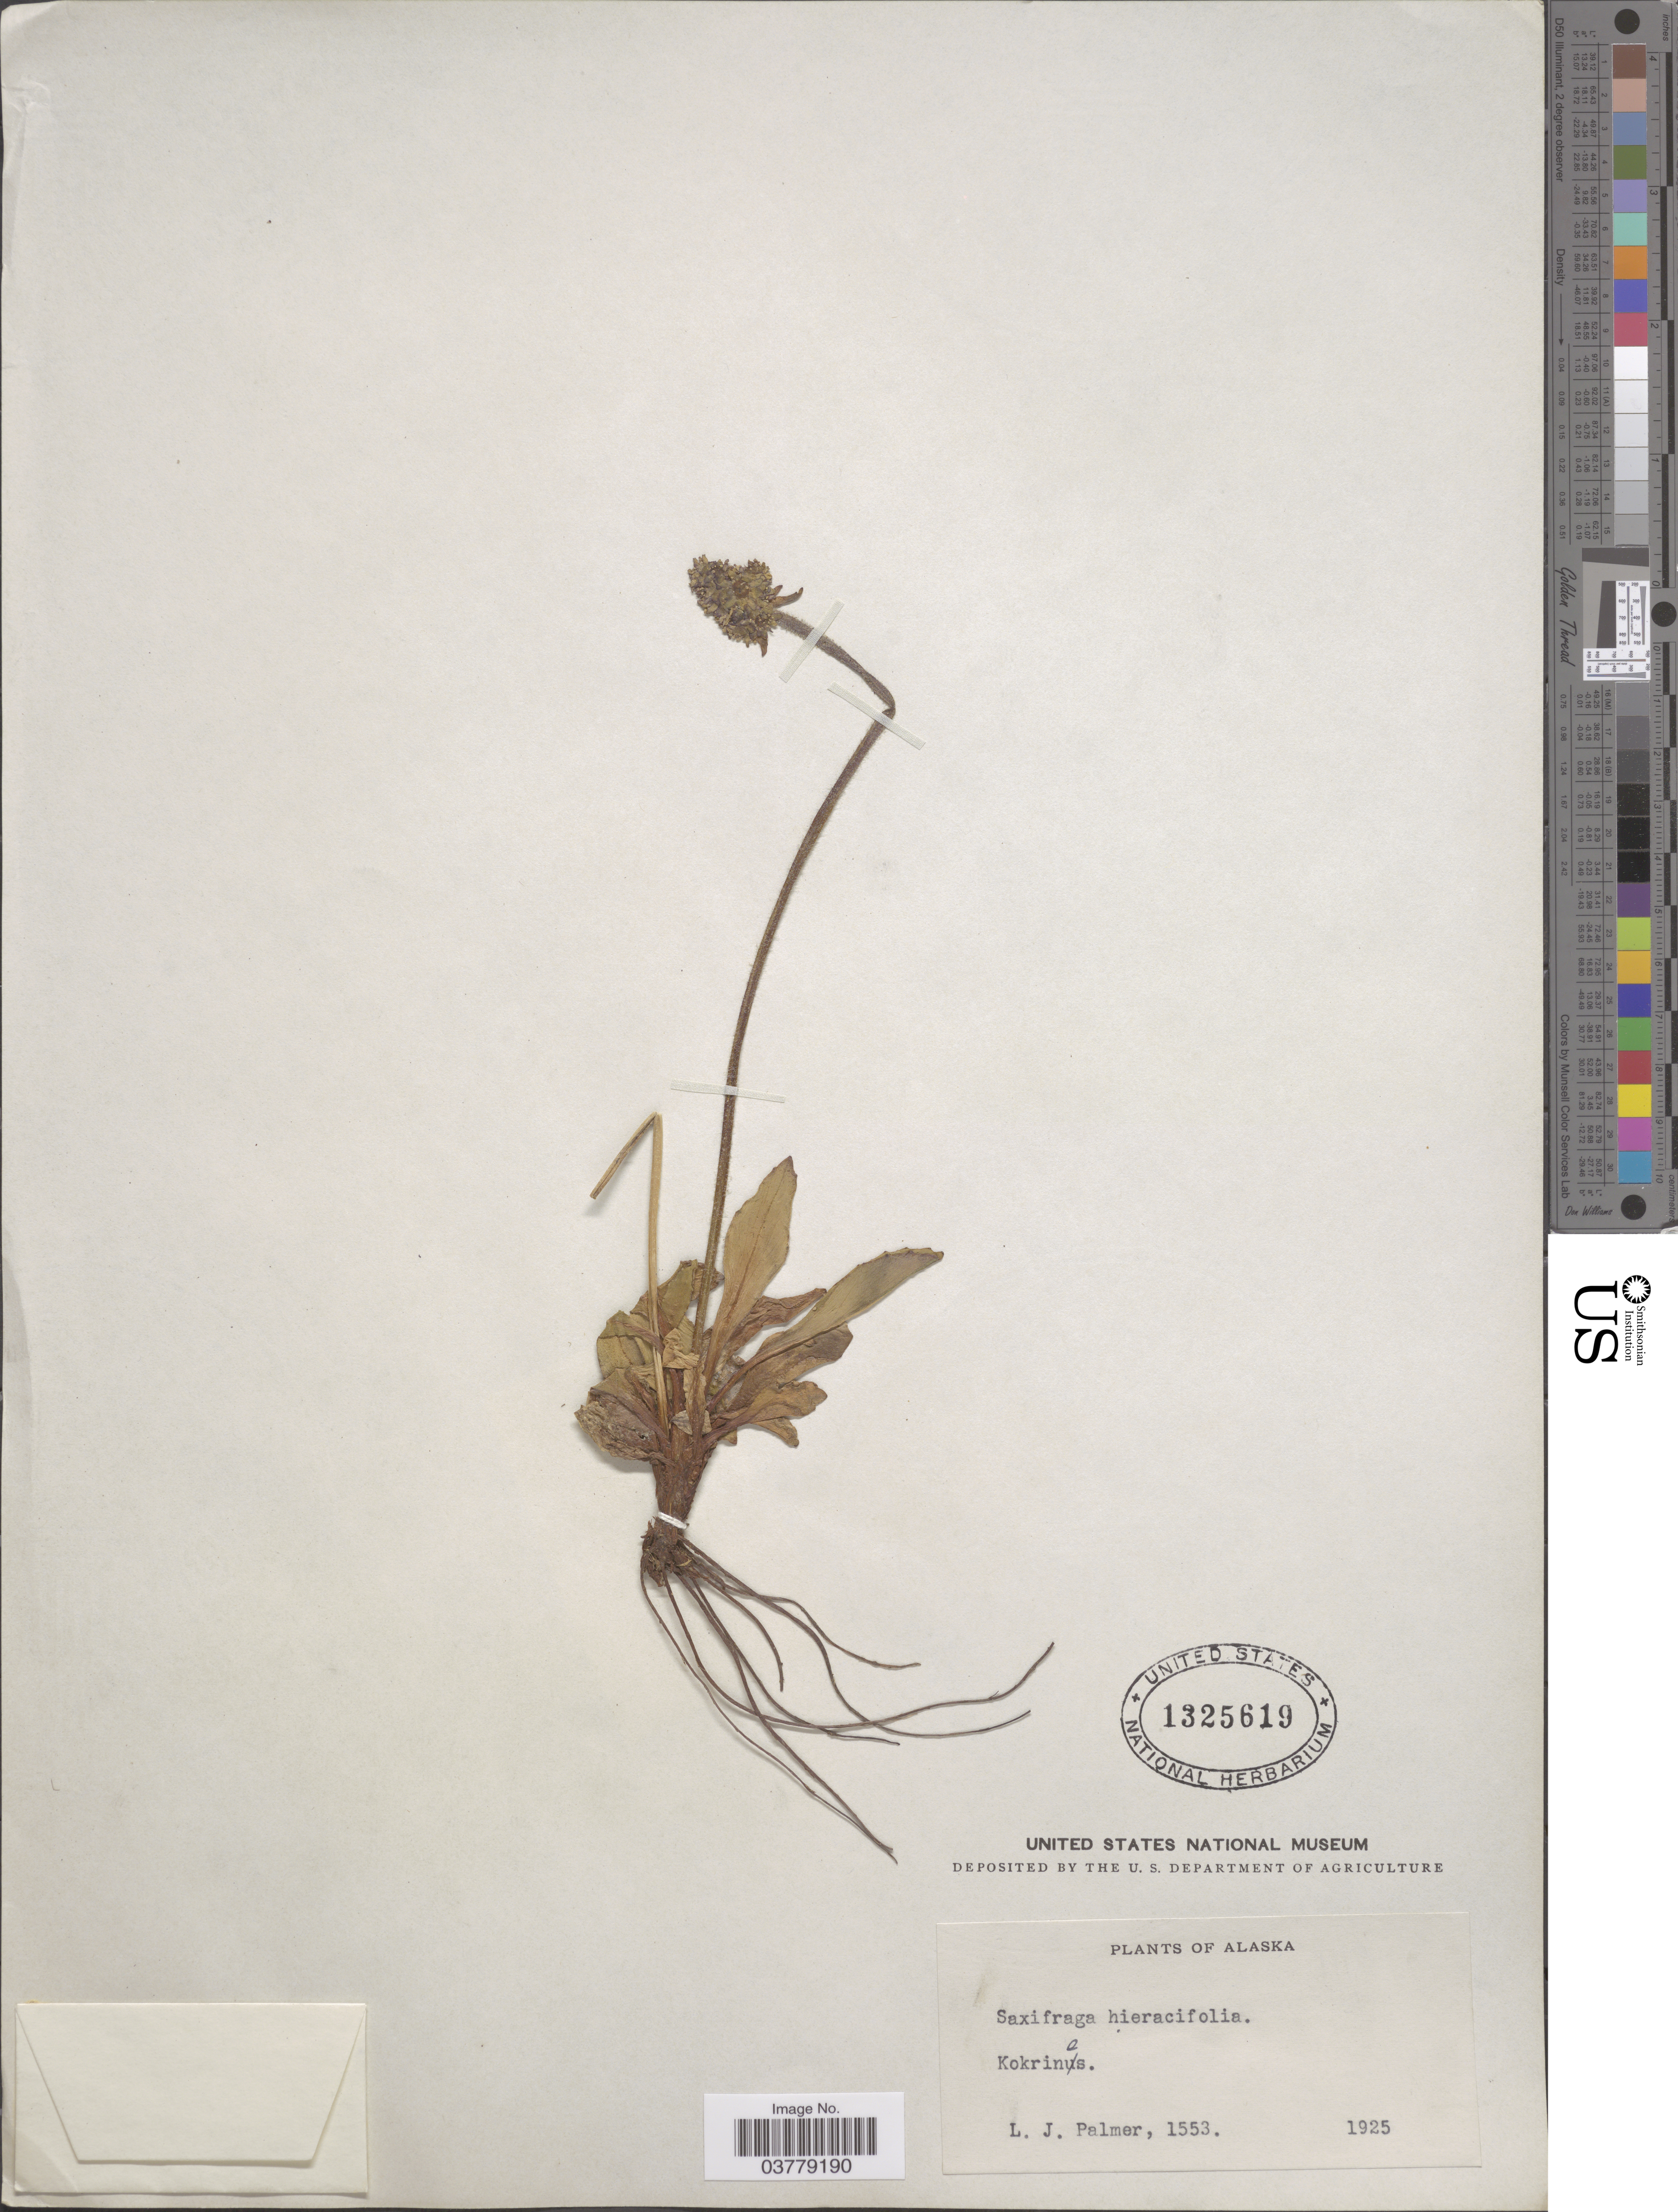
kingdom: Plantae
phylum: Tracheophyta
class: Magnoliopsida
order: Saxifragales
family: Saxifragaceae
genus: Micranthes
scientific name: Micranthes hieraciifolia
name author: (Waldst. & Kit. ex Willd.) Haw.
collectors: L. J. Palmer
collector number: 1553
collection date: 1925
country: United States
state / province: Alaska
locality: Kokrinas.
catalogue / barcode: US 1325619